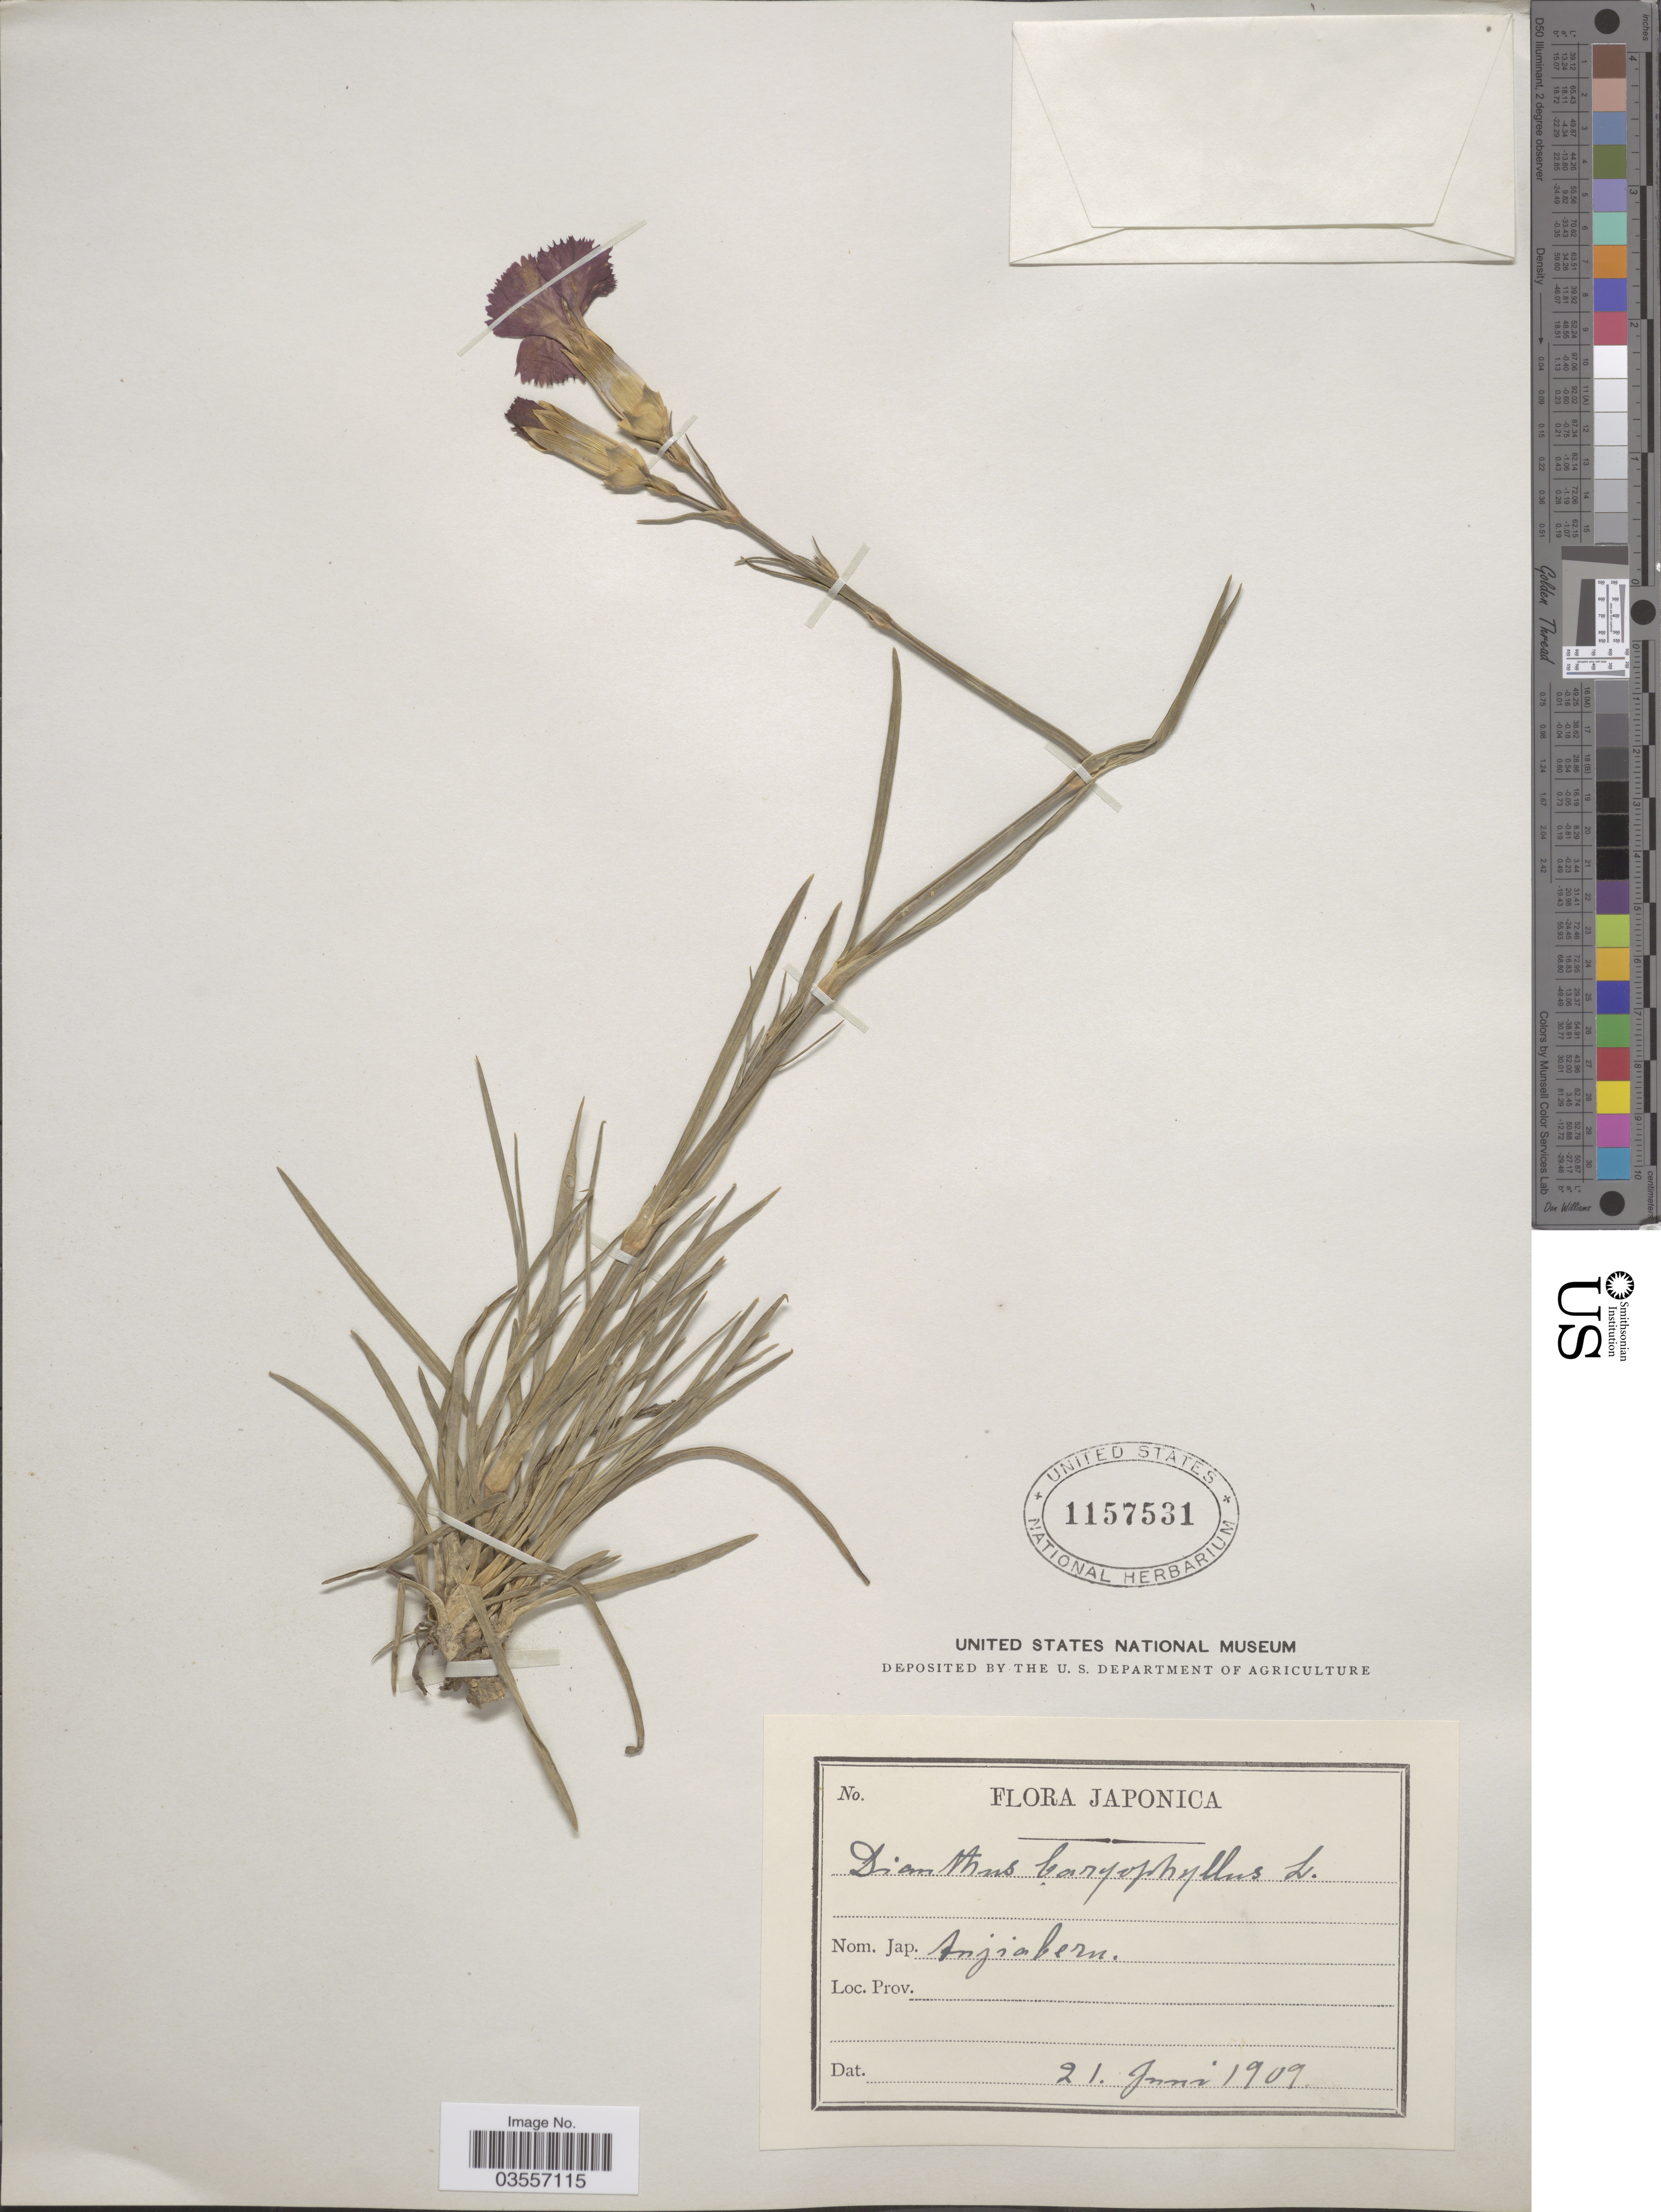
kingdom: Plantae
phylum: Tracheophyta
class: Magnoliopsida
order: Caryophyllales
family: Caryophyllaceae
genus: Dianthus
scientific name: Dianthus caryophyllus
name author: L.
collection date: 1909-06-21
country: Japan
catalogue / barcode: US 1157531